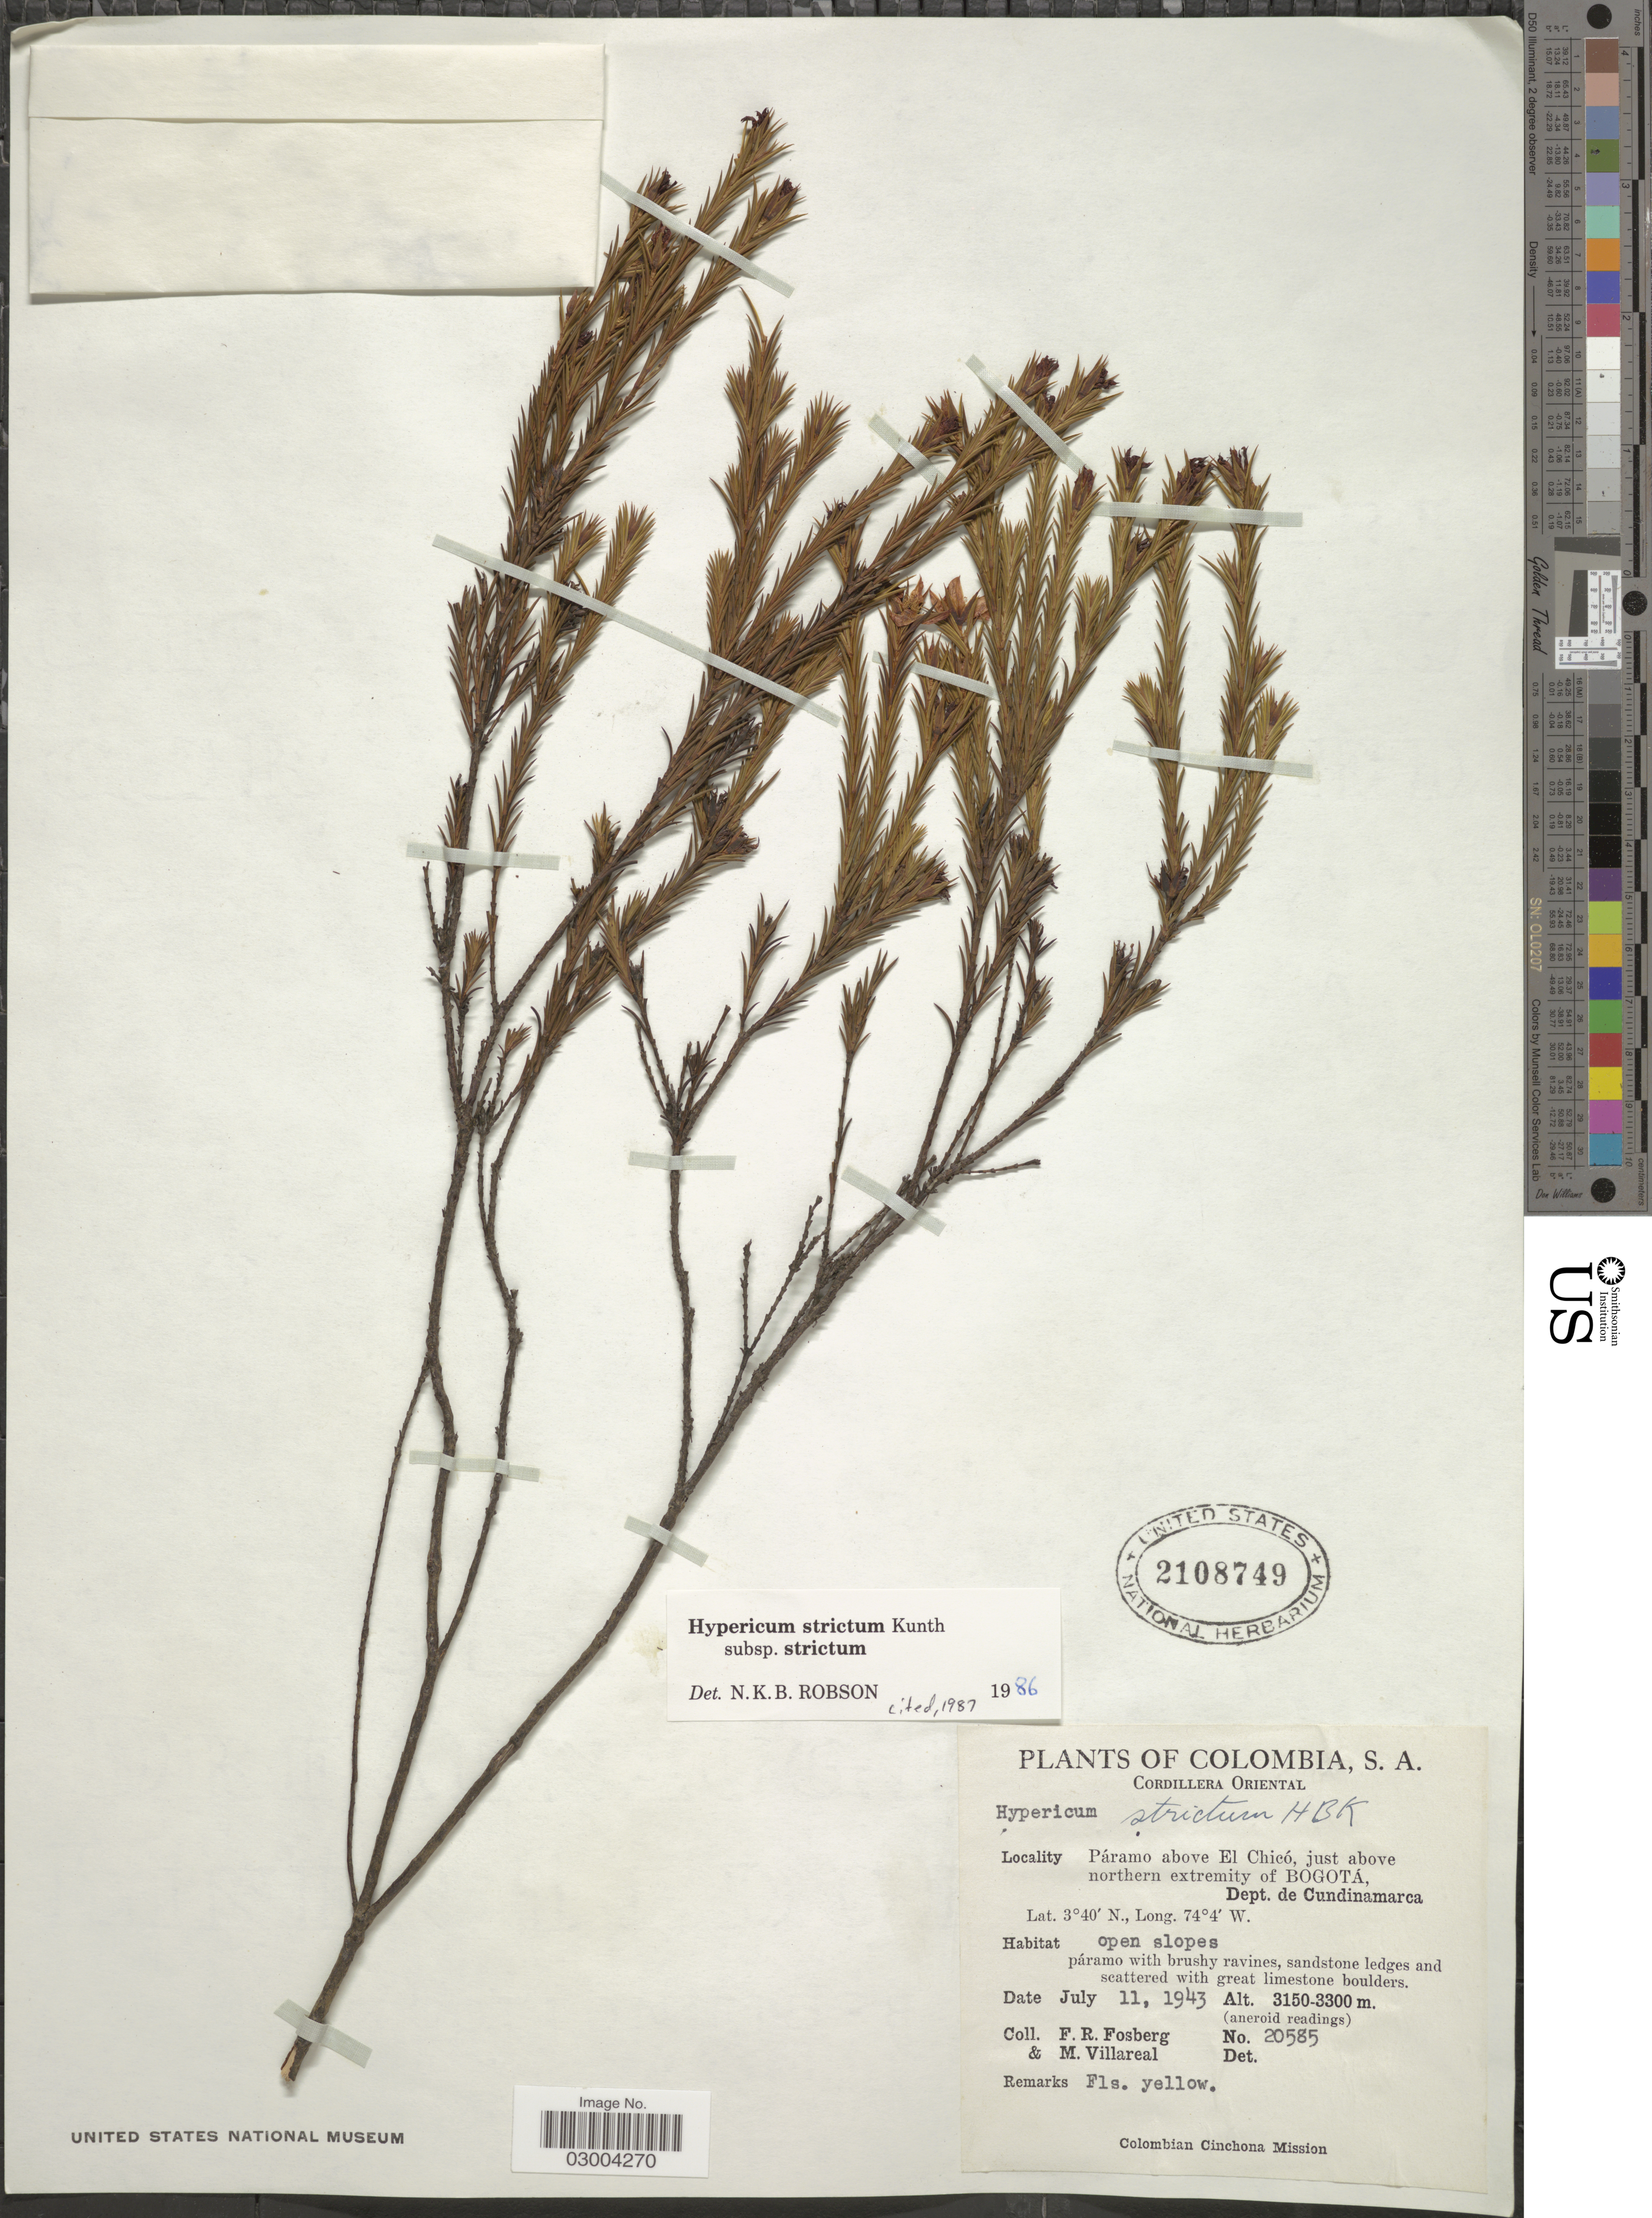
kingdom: Plantae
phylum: Tracheophyta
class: Magnoliopsida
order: Malpighiales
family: Hypericaceae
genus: Hypericum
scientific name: Hypericum strictum subsp. strictum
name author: Kunth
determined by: Robson, Norman K. B.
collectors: F. R. Fosberg & M. Villareal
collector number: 20585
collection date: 1943-07-11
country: Colombia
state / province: Cundinamarca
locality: Cordillera Oriental. Páramo above El Chicó, just above northern extremity of Bogotá. Dept. de Cundinamarca.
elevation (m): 3150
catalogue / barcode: US 2108749